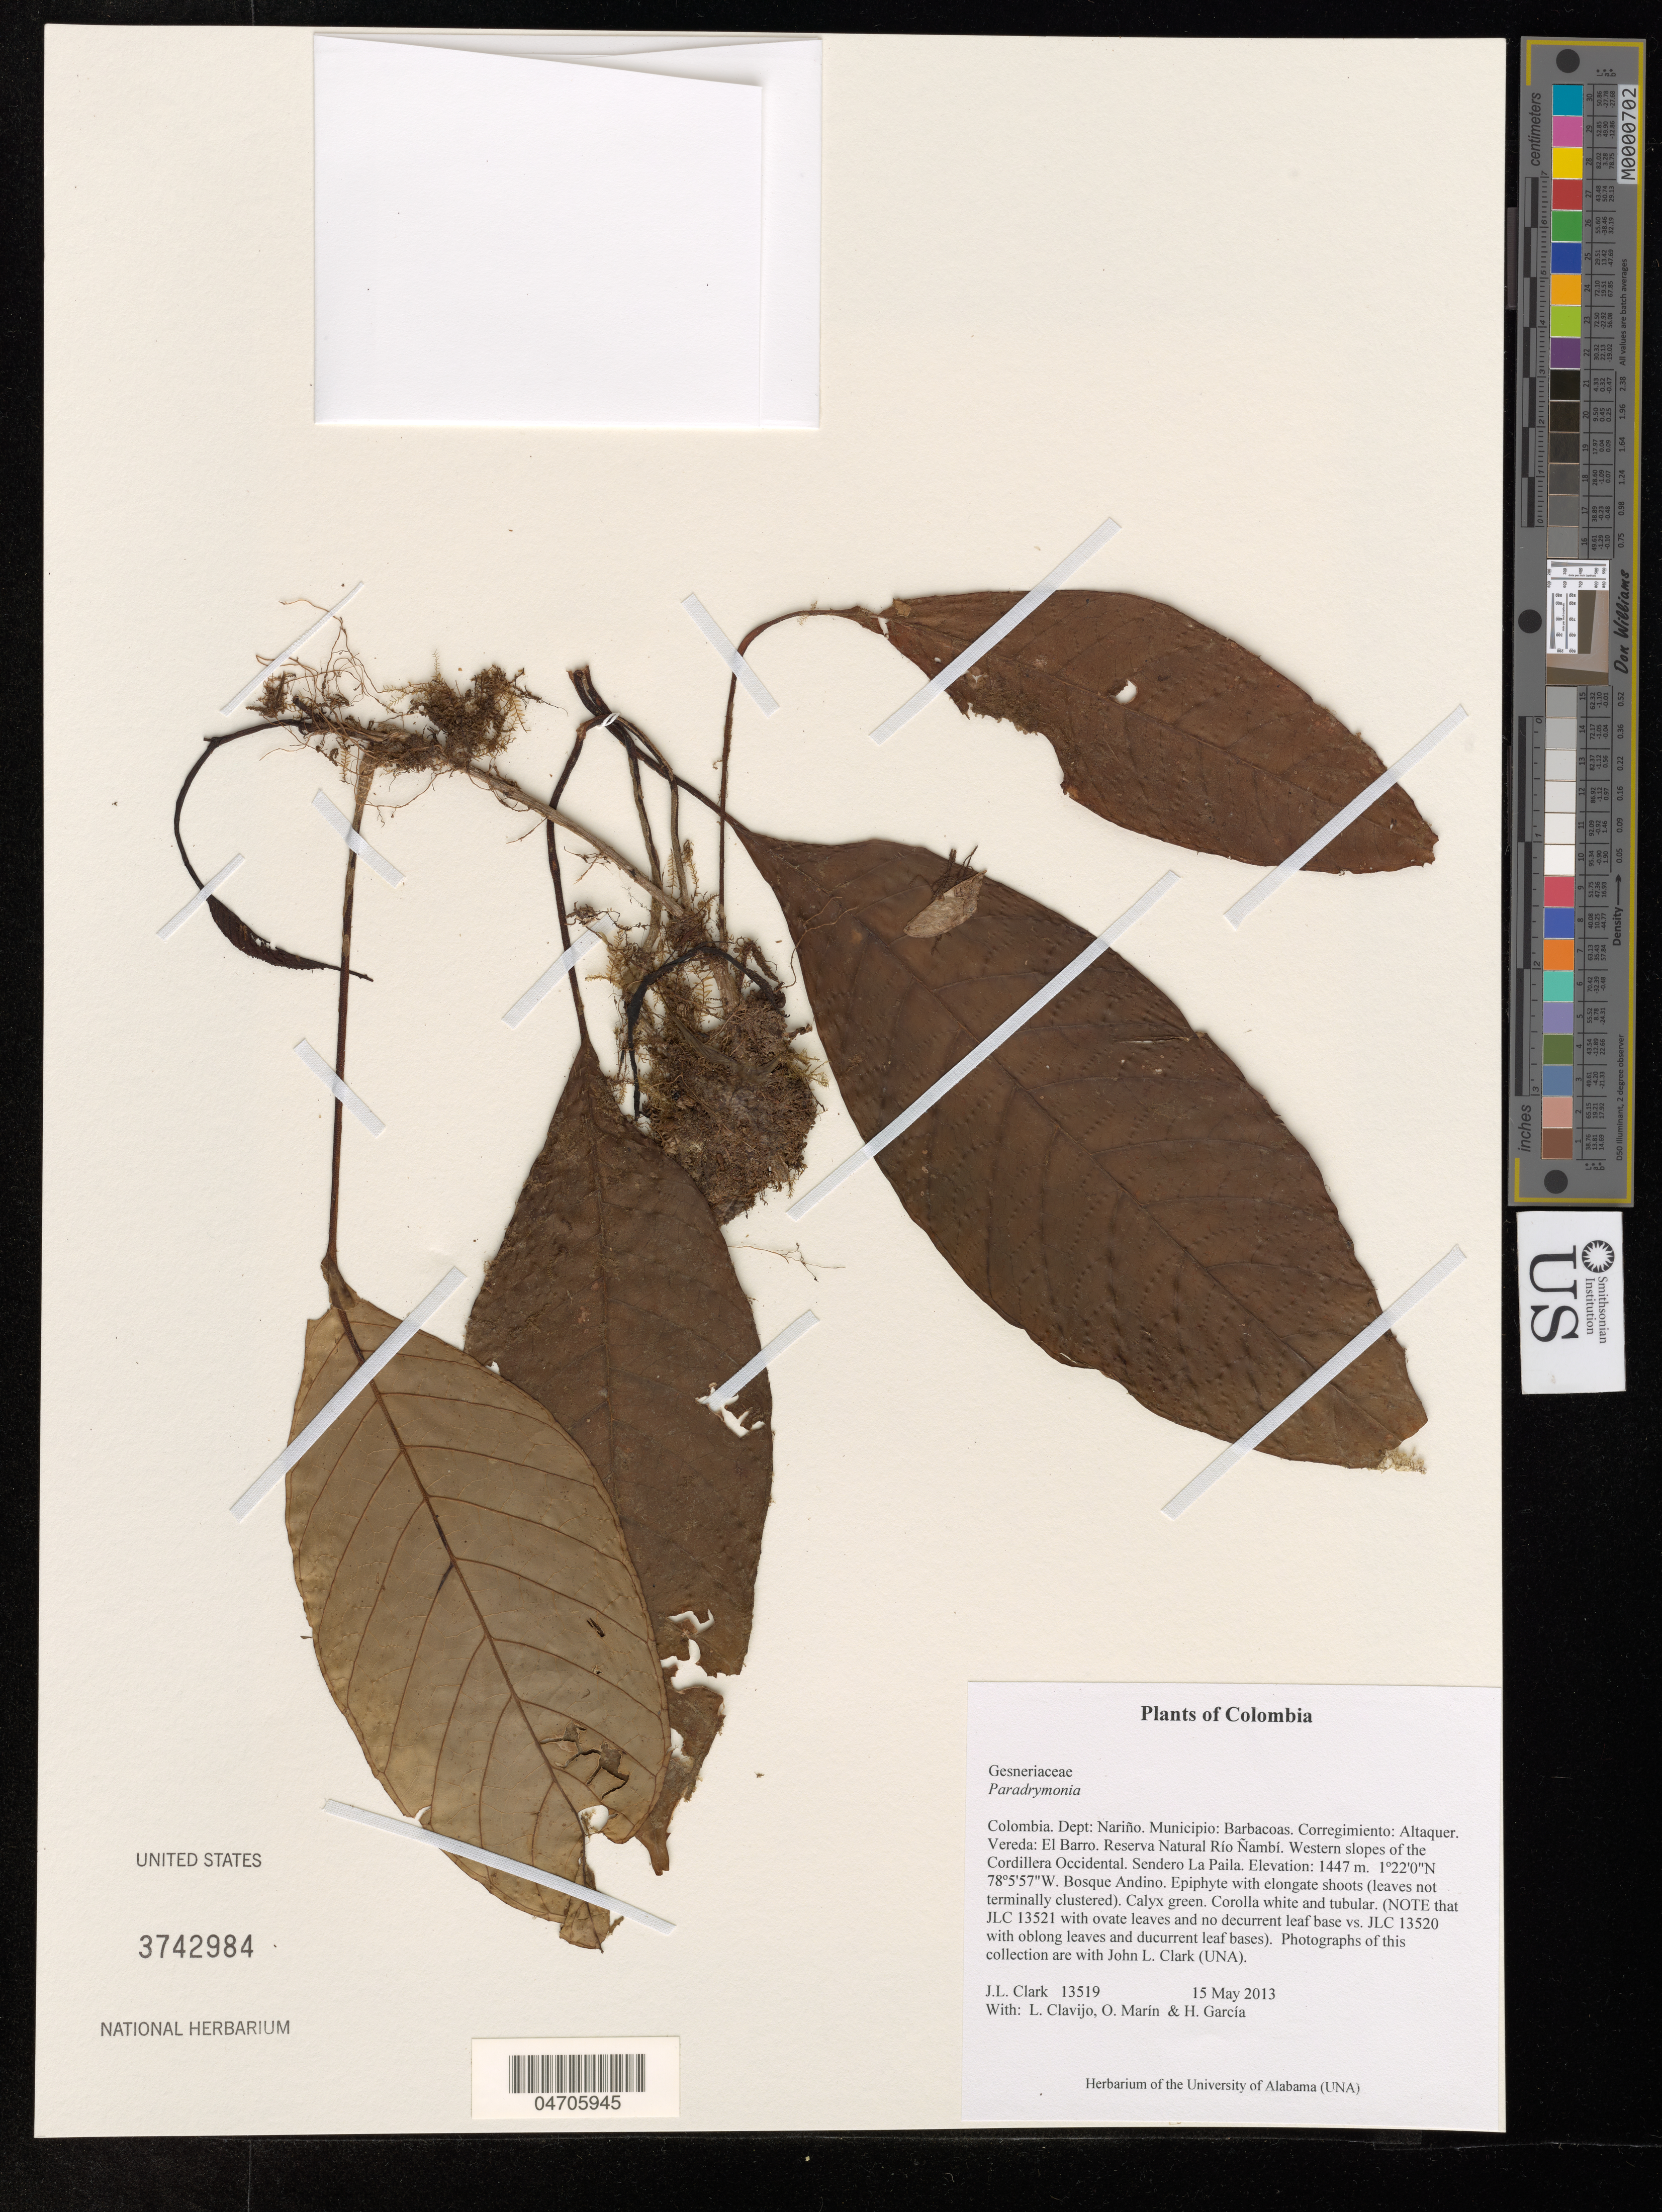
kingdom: Plantae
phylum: Tracheophyta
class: Magnoliopsida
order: Lamiales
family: Gesneriaceae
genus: Paradrymonia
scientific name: Paradrymonia sp.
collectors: J. L. Clark, L. Clavijo, O. Marín & H. Garcia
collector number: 13519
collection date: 2013-05-15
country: Colombia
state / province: Nariño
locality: Dept: Nariño. Municipio: Barbacoas. Corregimiento: Altaquer. Vereda: El Barro. Reserva Natural Río Ñambí. Western slopes of the Cordillera Occidental. Sendero La Paila.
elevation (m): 1447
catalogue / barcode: US 3742984